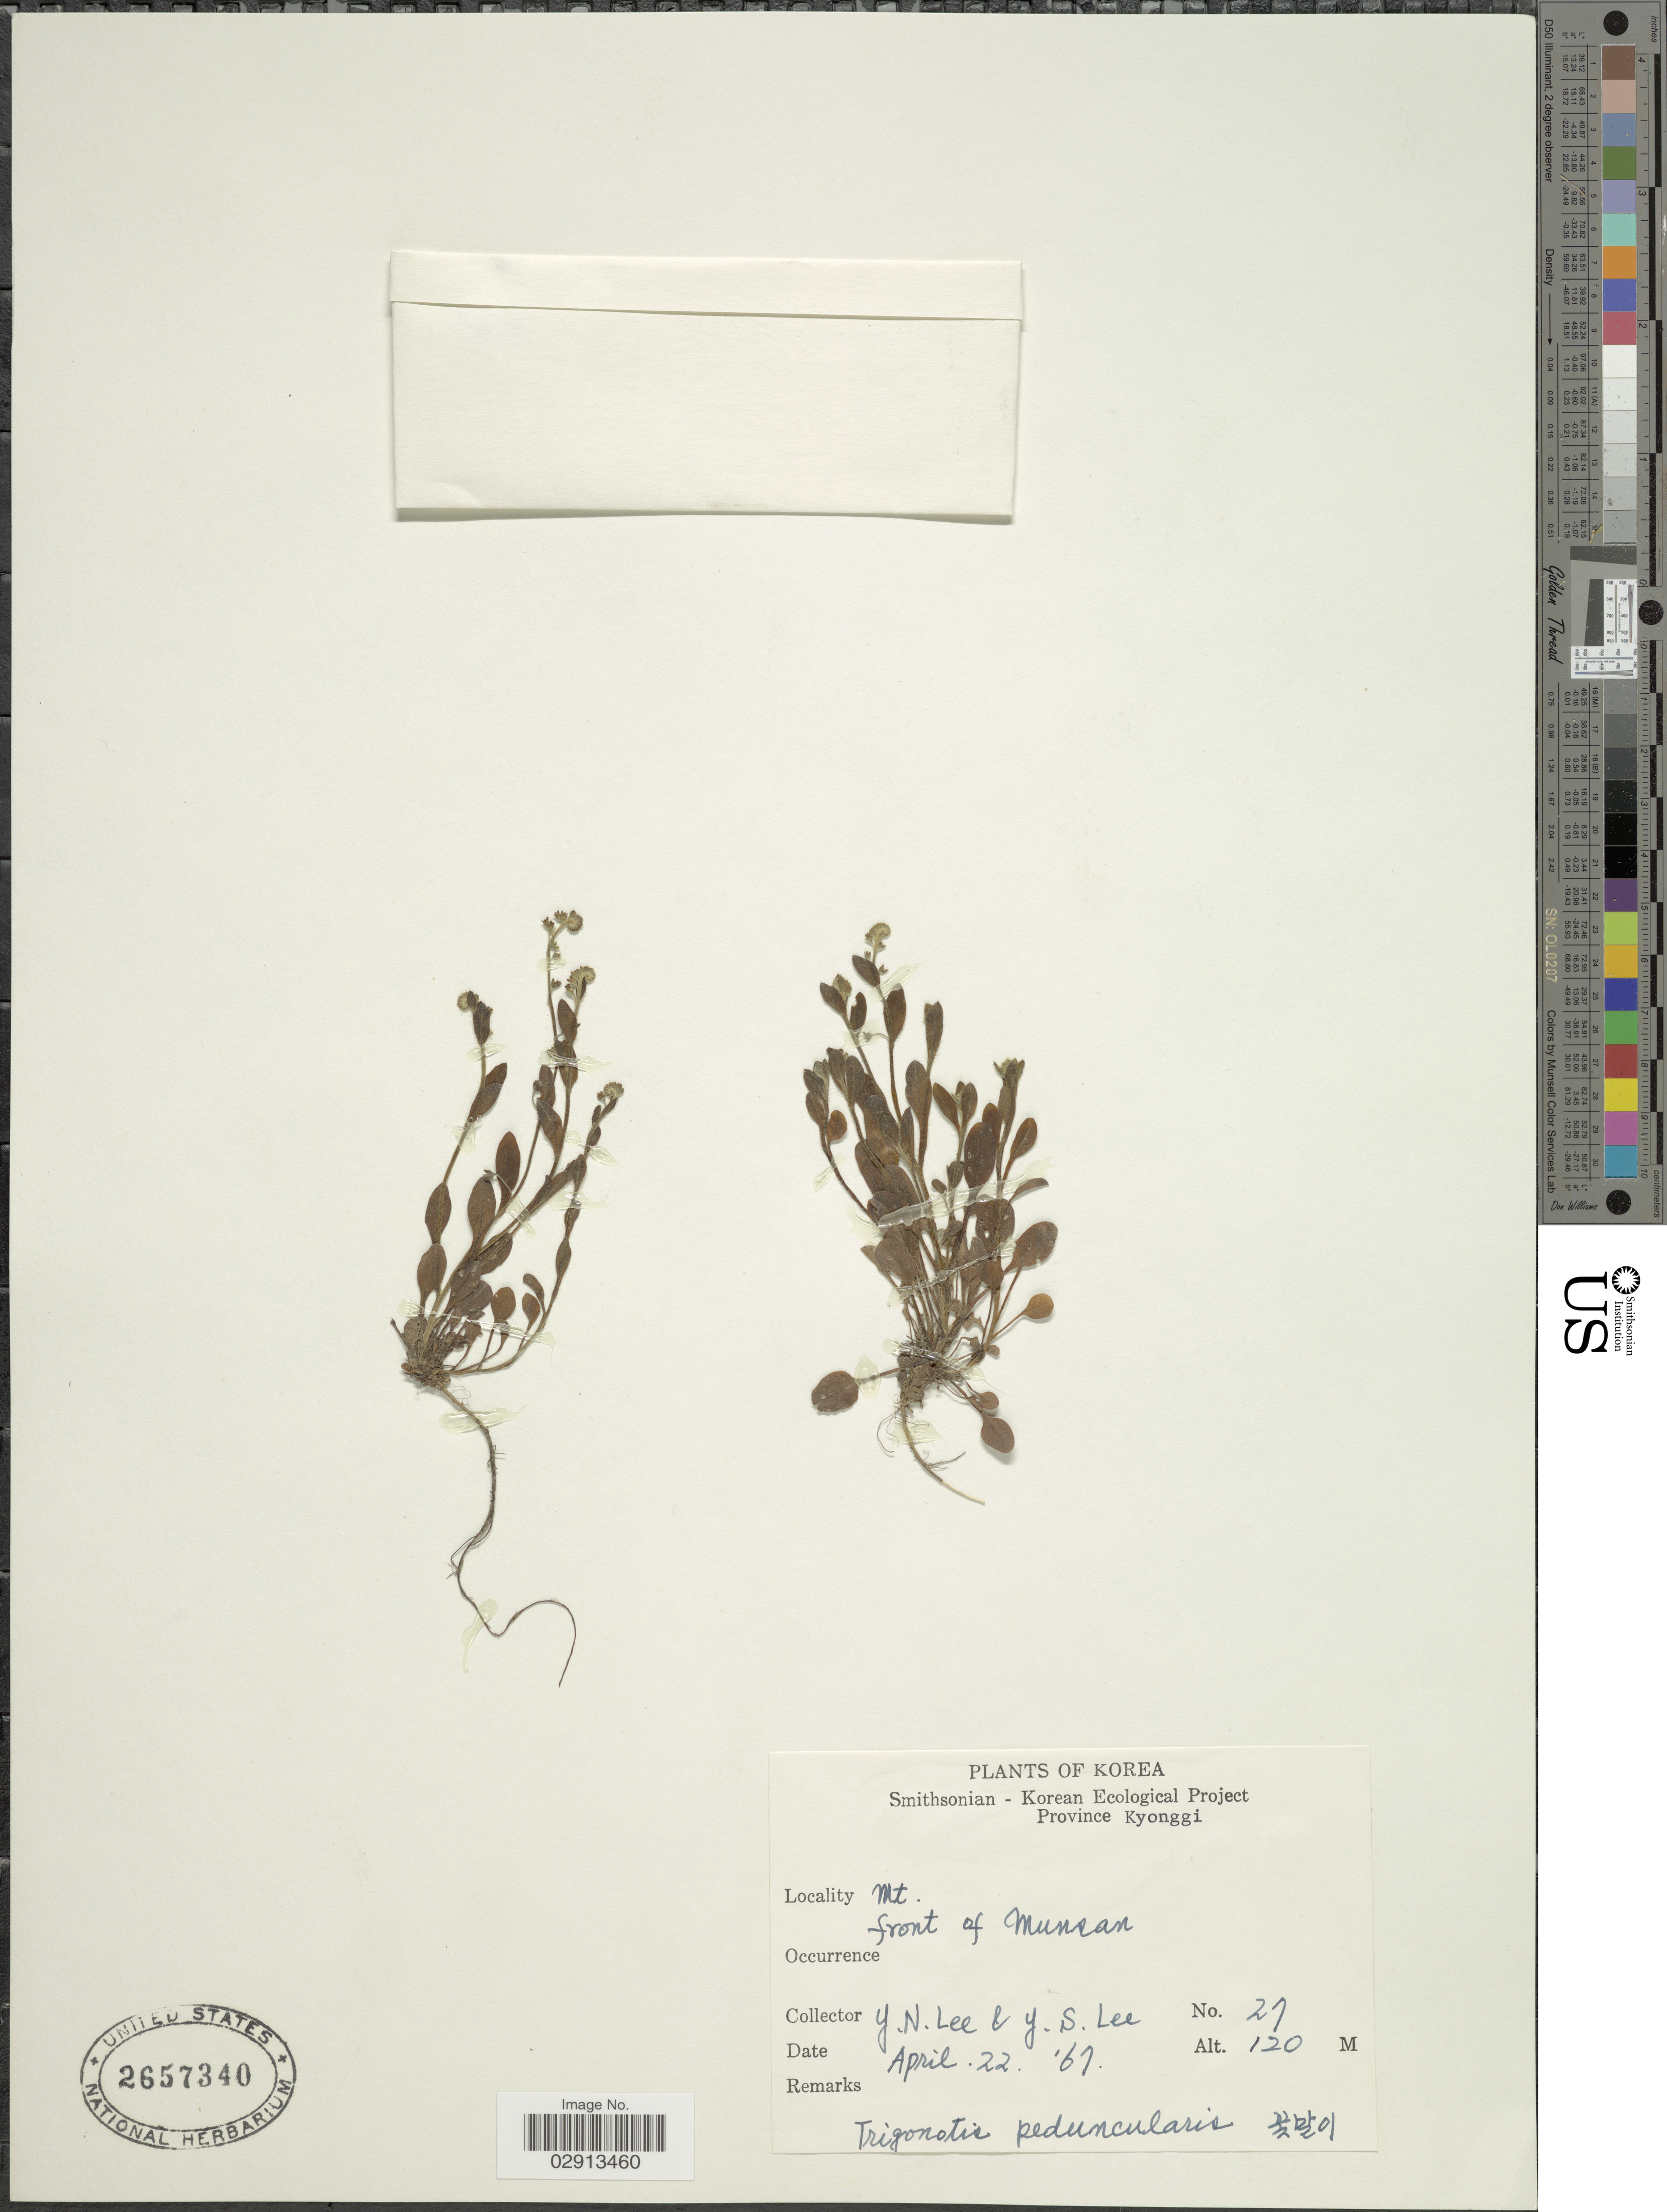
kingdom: Plantae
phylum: Tracheophyta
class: Magnoliopsida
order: Boraginales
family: Boraginaceae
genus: Trigonotis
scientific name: Trigonotis peduncularis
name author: (Trevis.) Benth. ex Baker et al.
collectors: Y. N. Lee & Y. S. Lee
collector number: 27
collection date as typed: Transcribed d/m/y: 22/4/67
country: South Korea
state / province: Gyeonggi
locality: Korea. Province Kyonggi. Mt. front of Munsan.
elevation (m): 120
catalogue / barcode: US 2657340